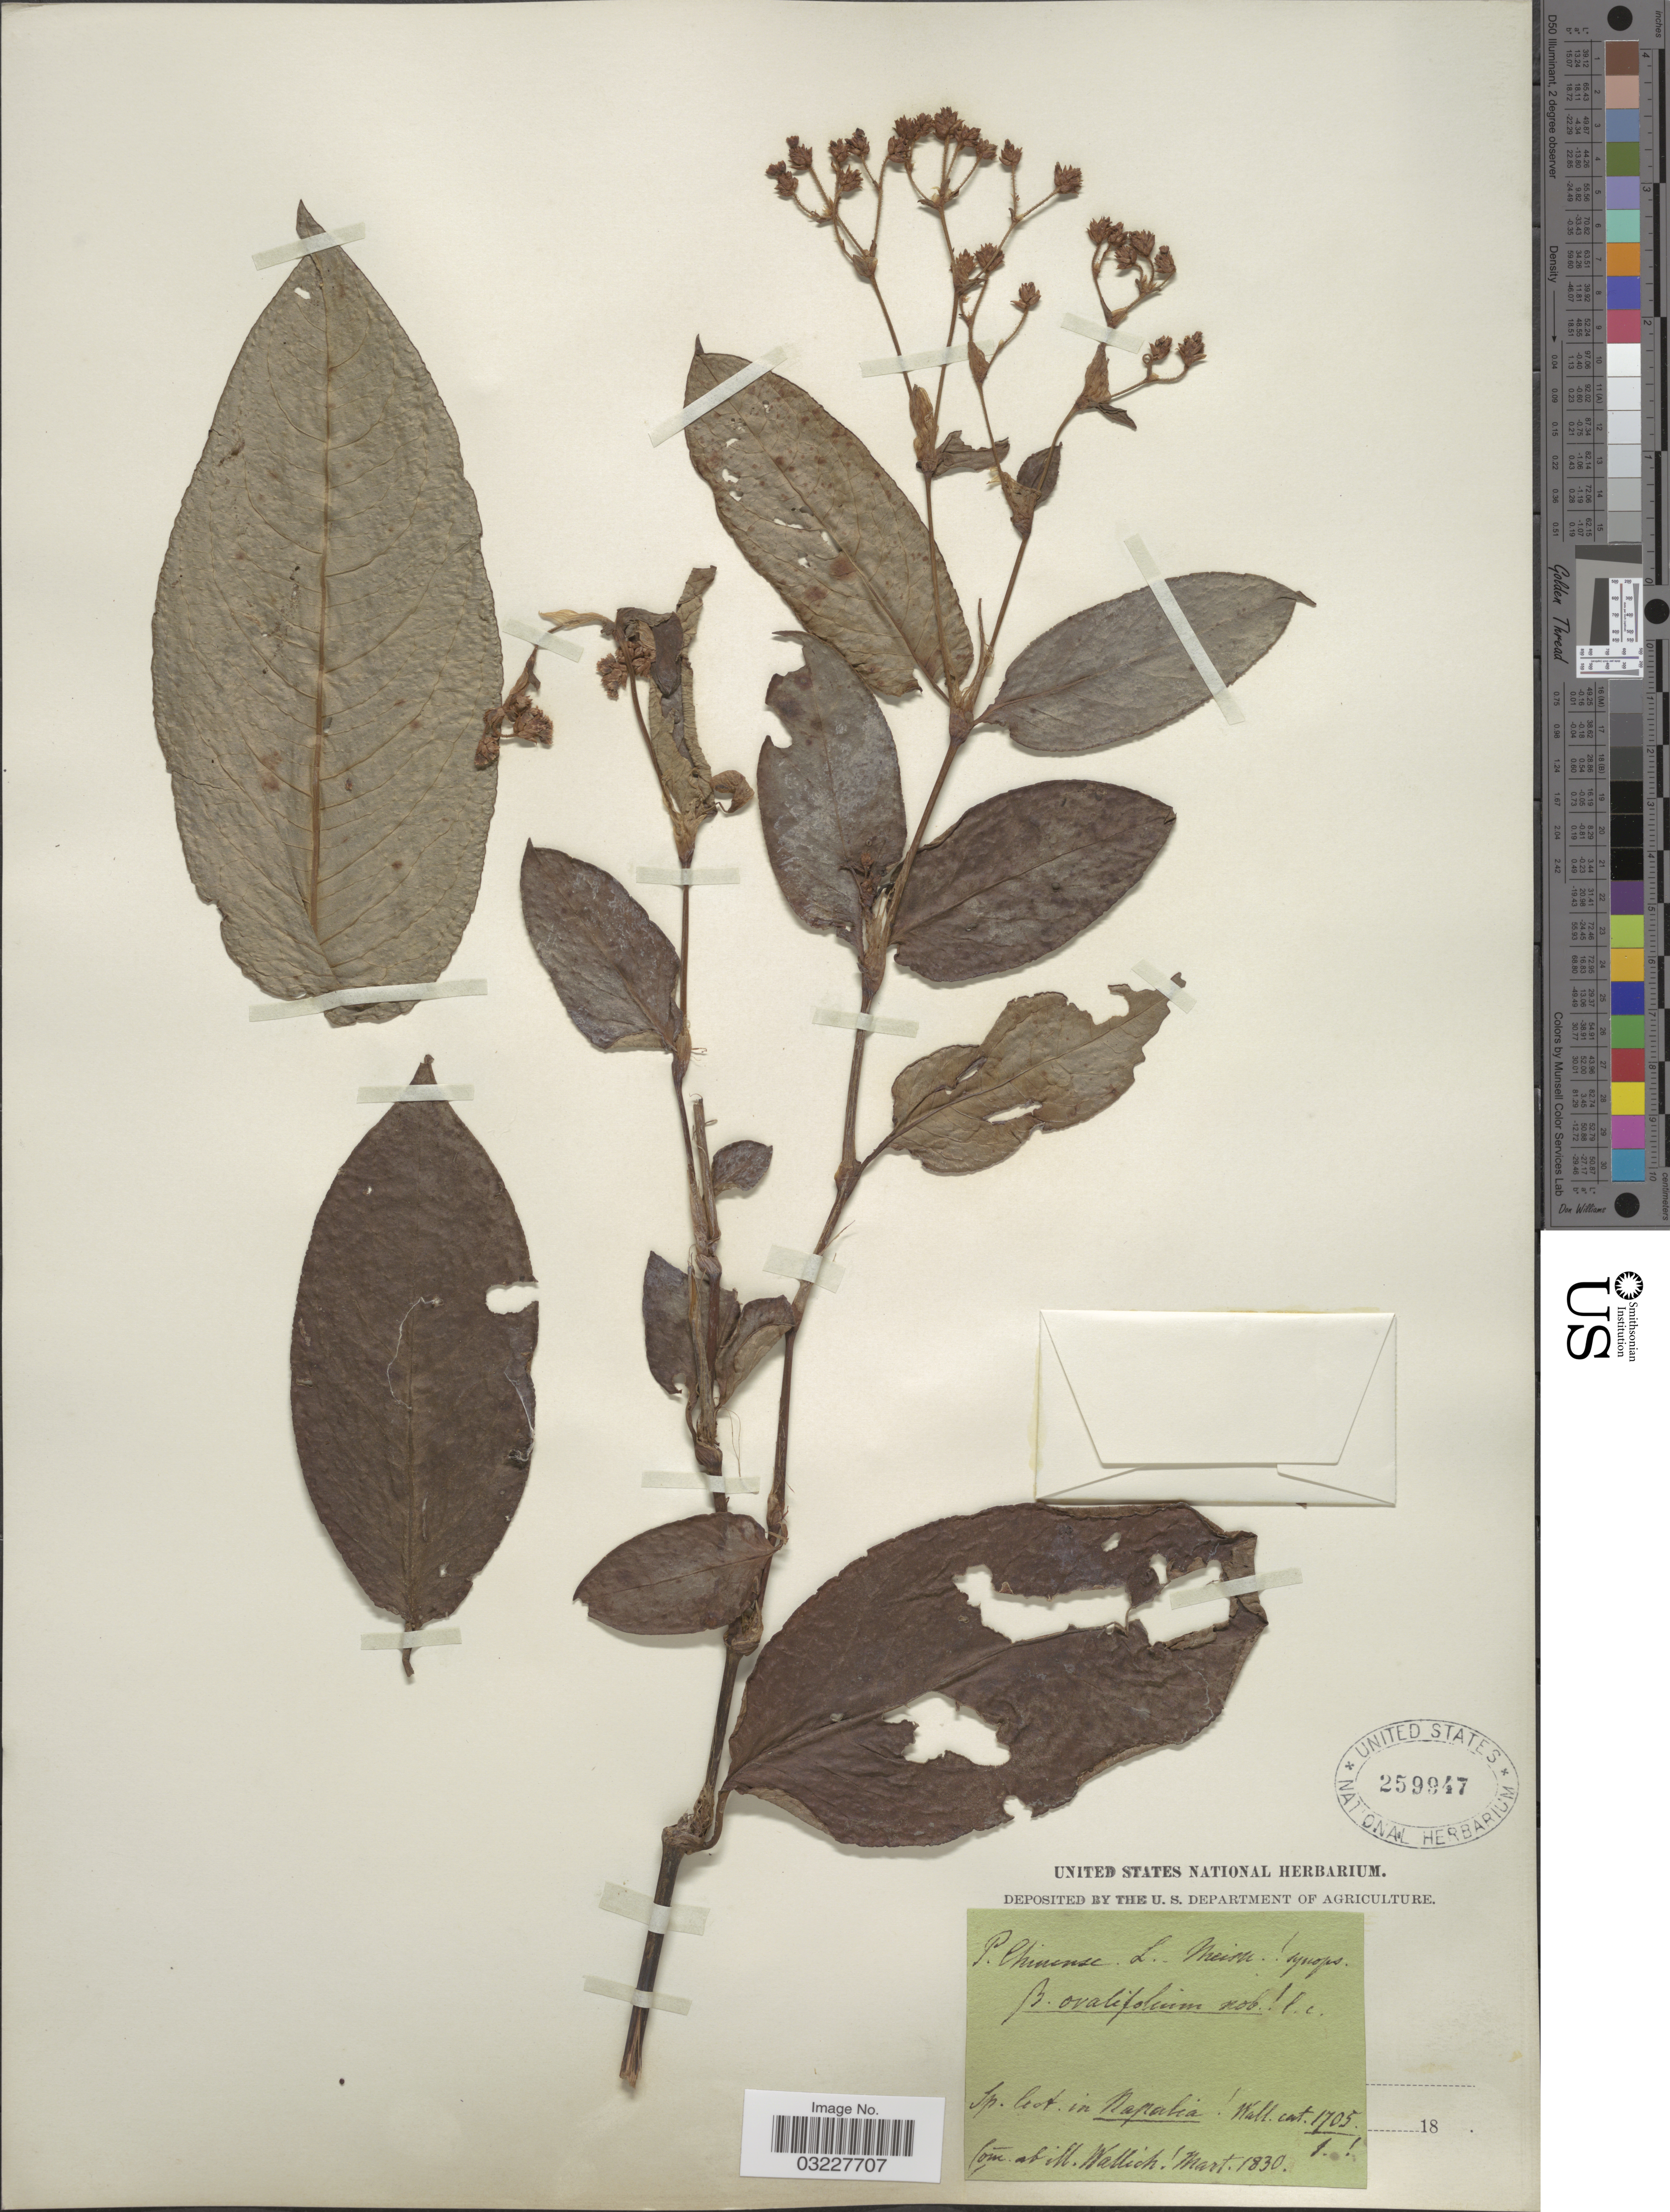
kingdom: Plantae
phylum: Tracheophyta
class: Magnoliopsida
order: Caryophyllales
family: Polygonaceae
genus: Persicaria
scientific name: Persicaria chinensis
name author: (L.) H. Gross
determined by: Strong, Mark T., (BOT), Smithsonian Institution - National Museum of Natural History (UNITED STATES)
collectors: -- Wallich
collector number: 1705?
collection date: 1830-03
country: Nepal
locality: Napalia.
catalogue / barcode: US 259947